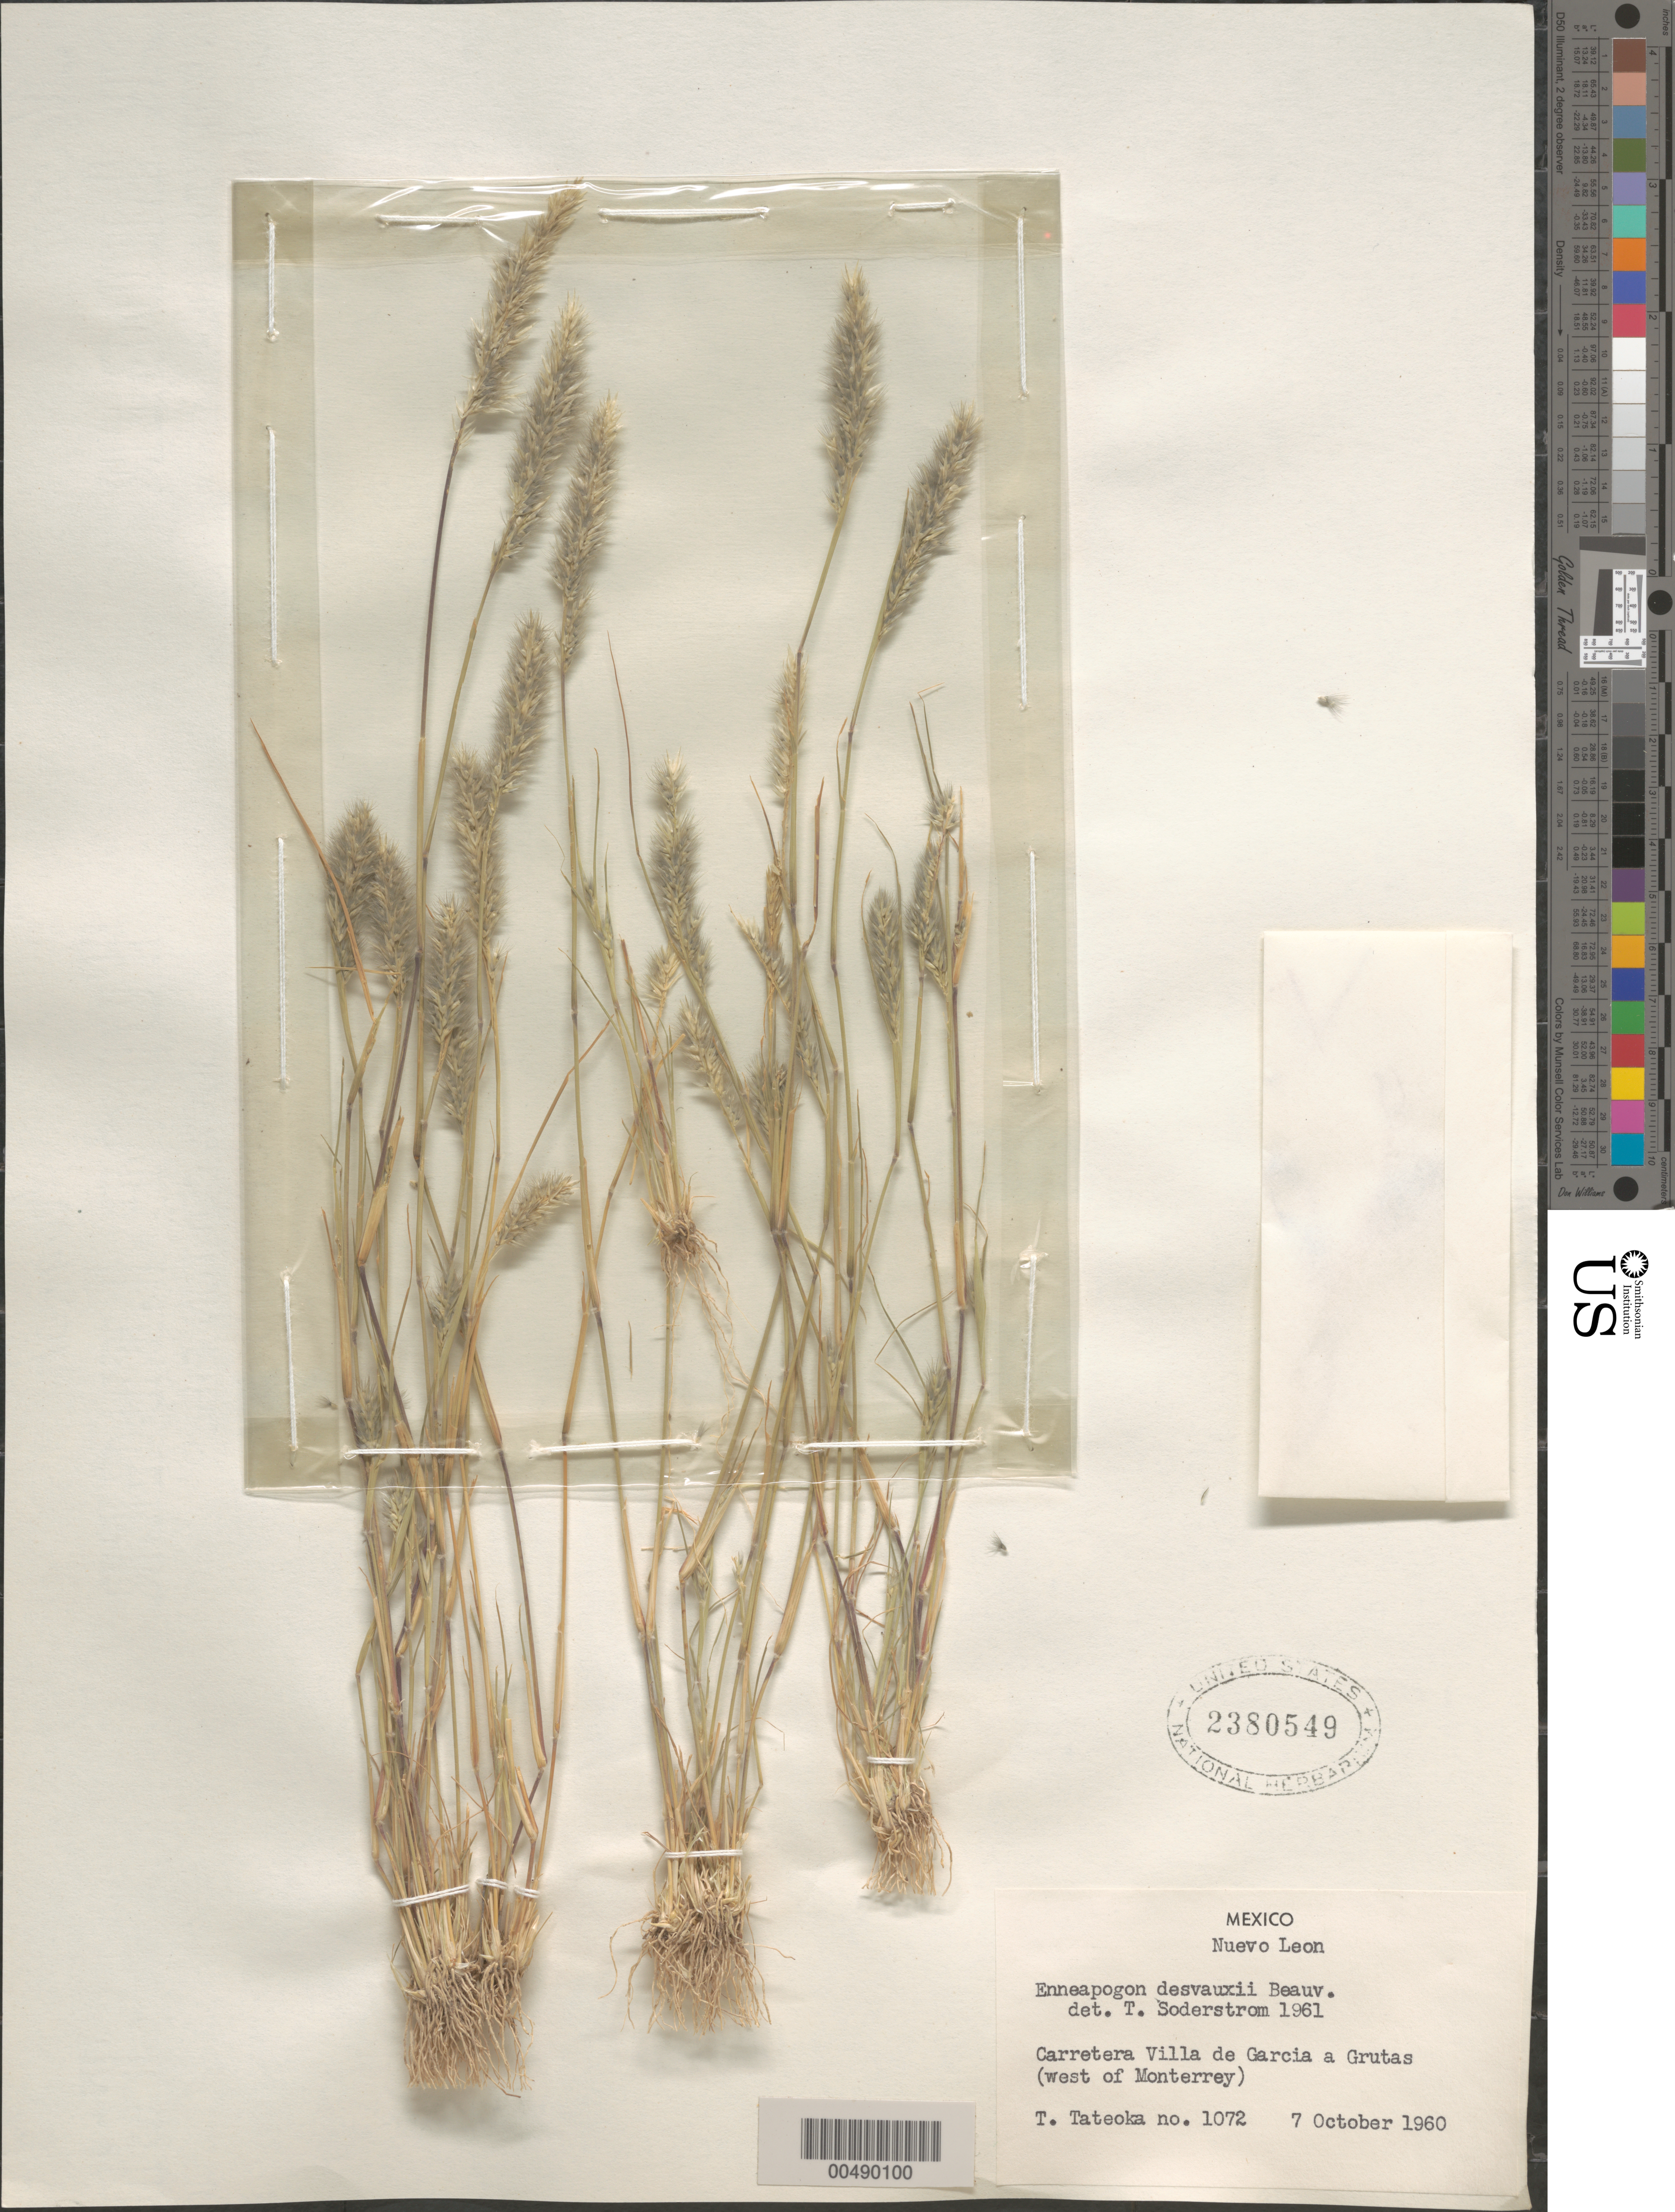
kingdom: Plantae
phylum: Tracheophyta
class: Liliopsida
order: Poales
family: Poaceae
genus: Enneapogon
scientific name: Enneapogon desvauxii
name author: P. Beauv.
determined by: Soderstrom, T. R.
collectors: T. Tateoka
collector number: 1072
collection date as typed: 7 Oct 1960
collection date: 1960-10-07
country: Mexico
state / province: Nuevo León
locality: Carretera Villa de Garcia a Grutas (W of Monterrey)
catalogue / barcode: US 2380549